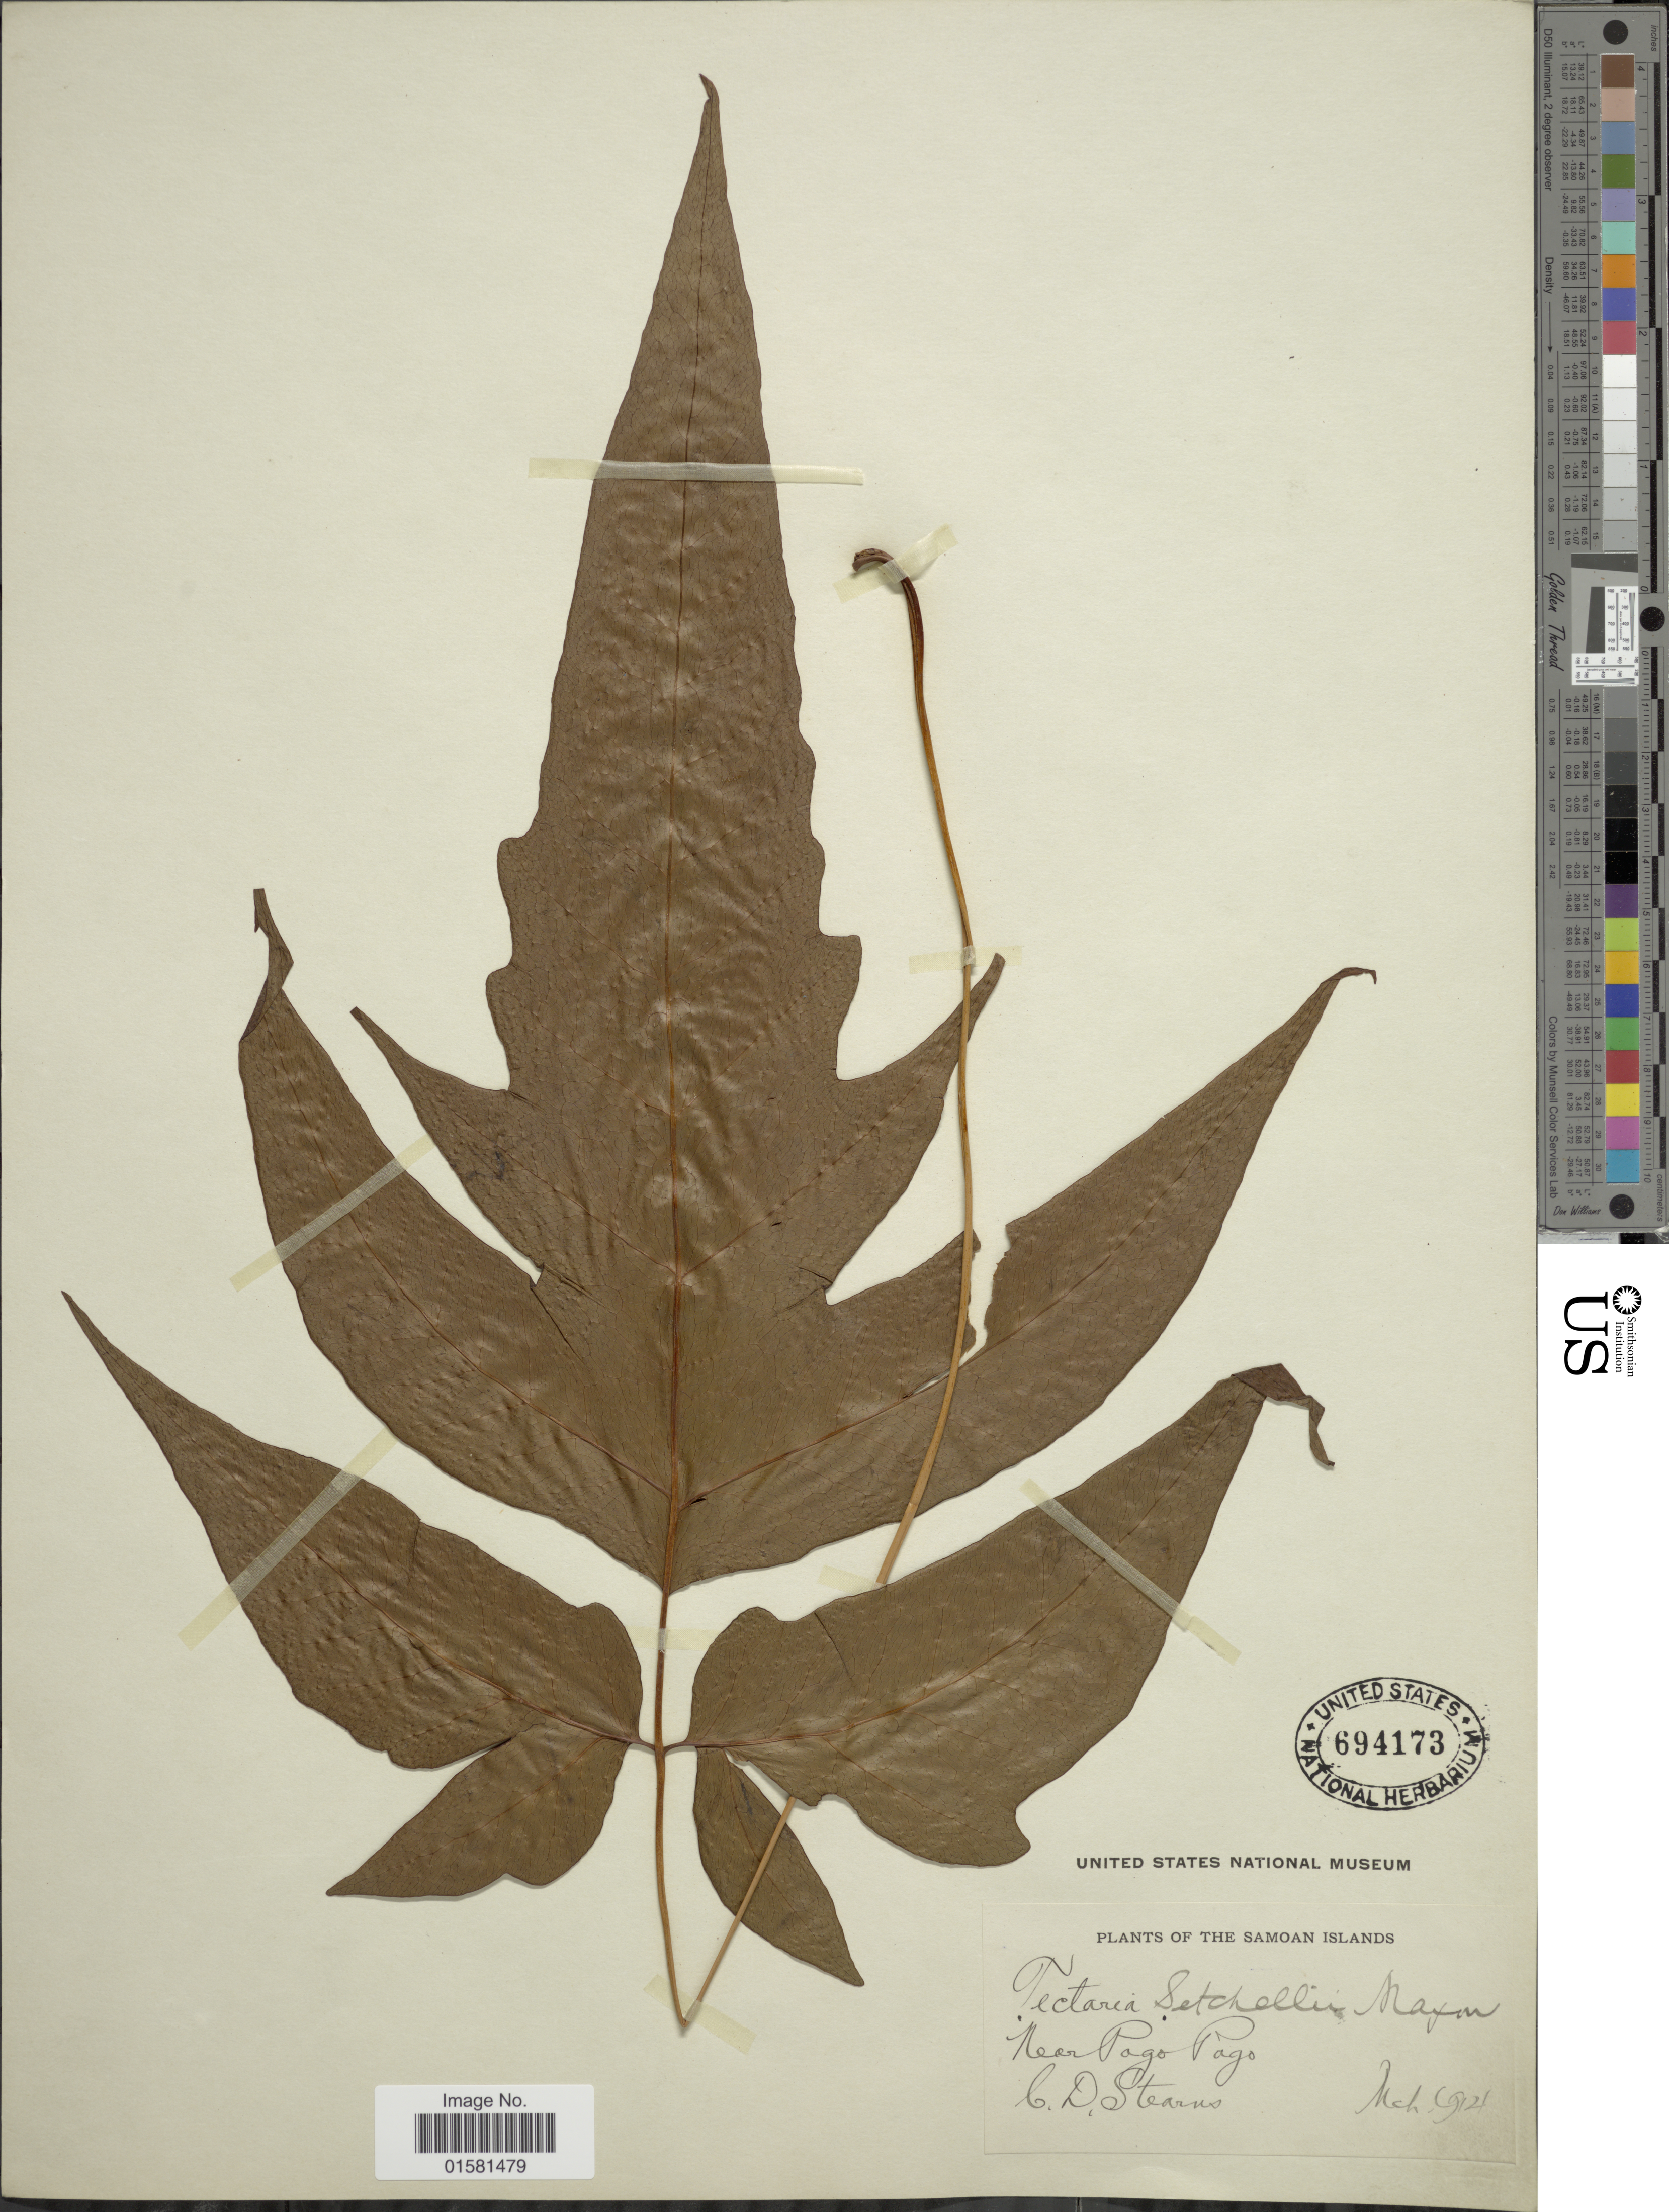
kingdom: Plantae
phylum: Tracheophyta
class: Polypodiopsida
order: Polypodiales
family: Tectariaceae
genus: Tectaria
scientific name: Tectaria setchellii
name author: Maxon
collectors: C. Stearns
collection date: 1921-03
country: American Samoa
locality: Samoan Islands, near Pago Pago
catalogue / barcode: US 694173